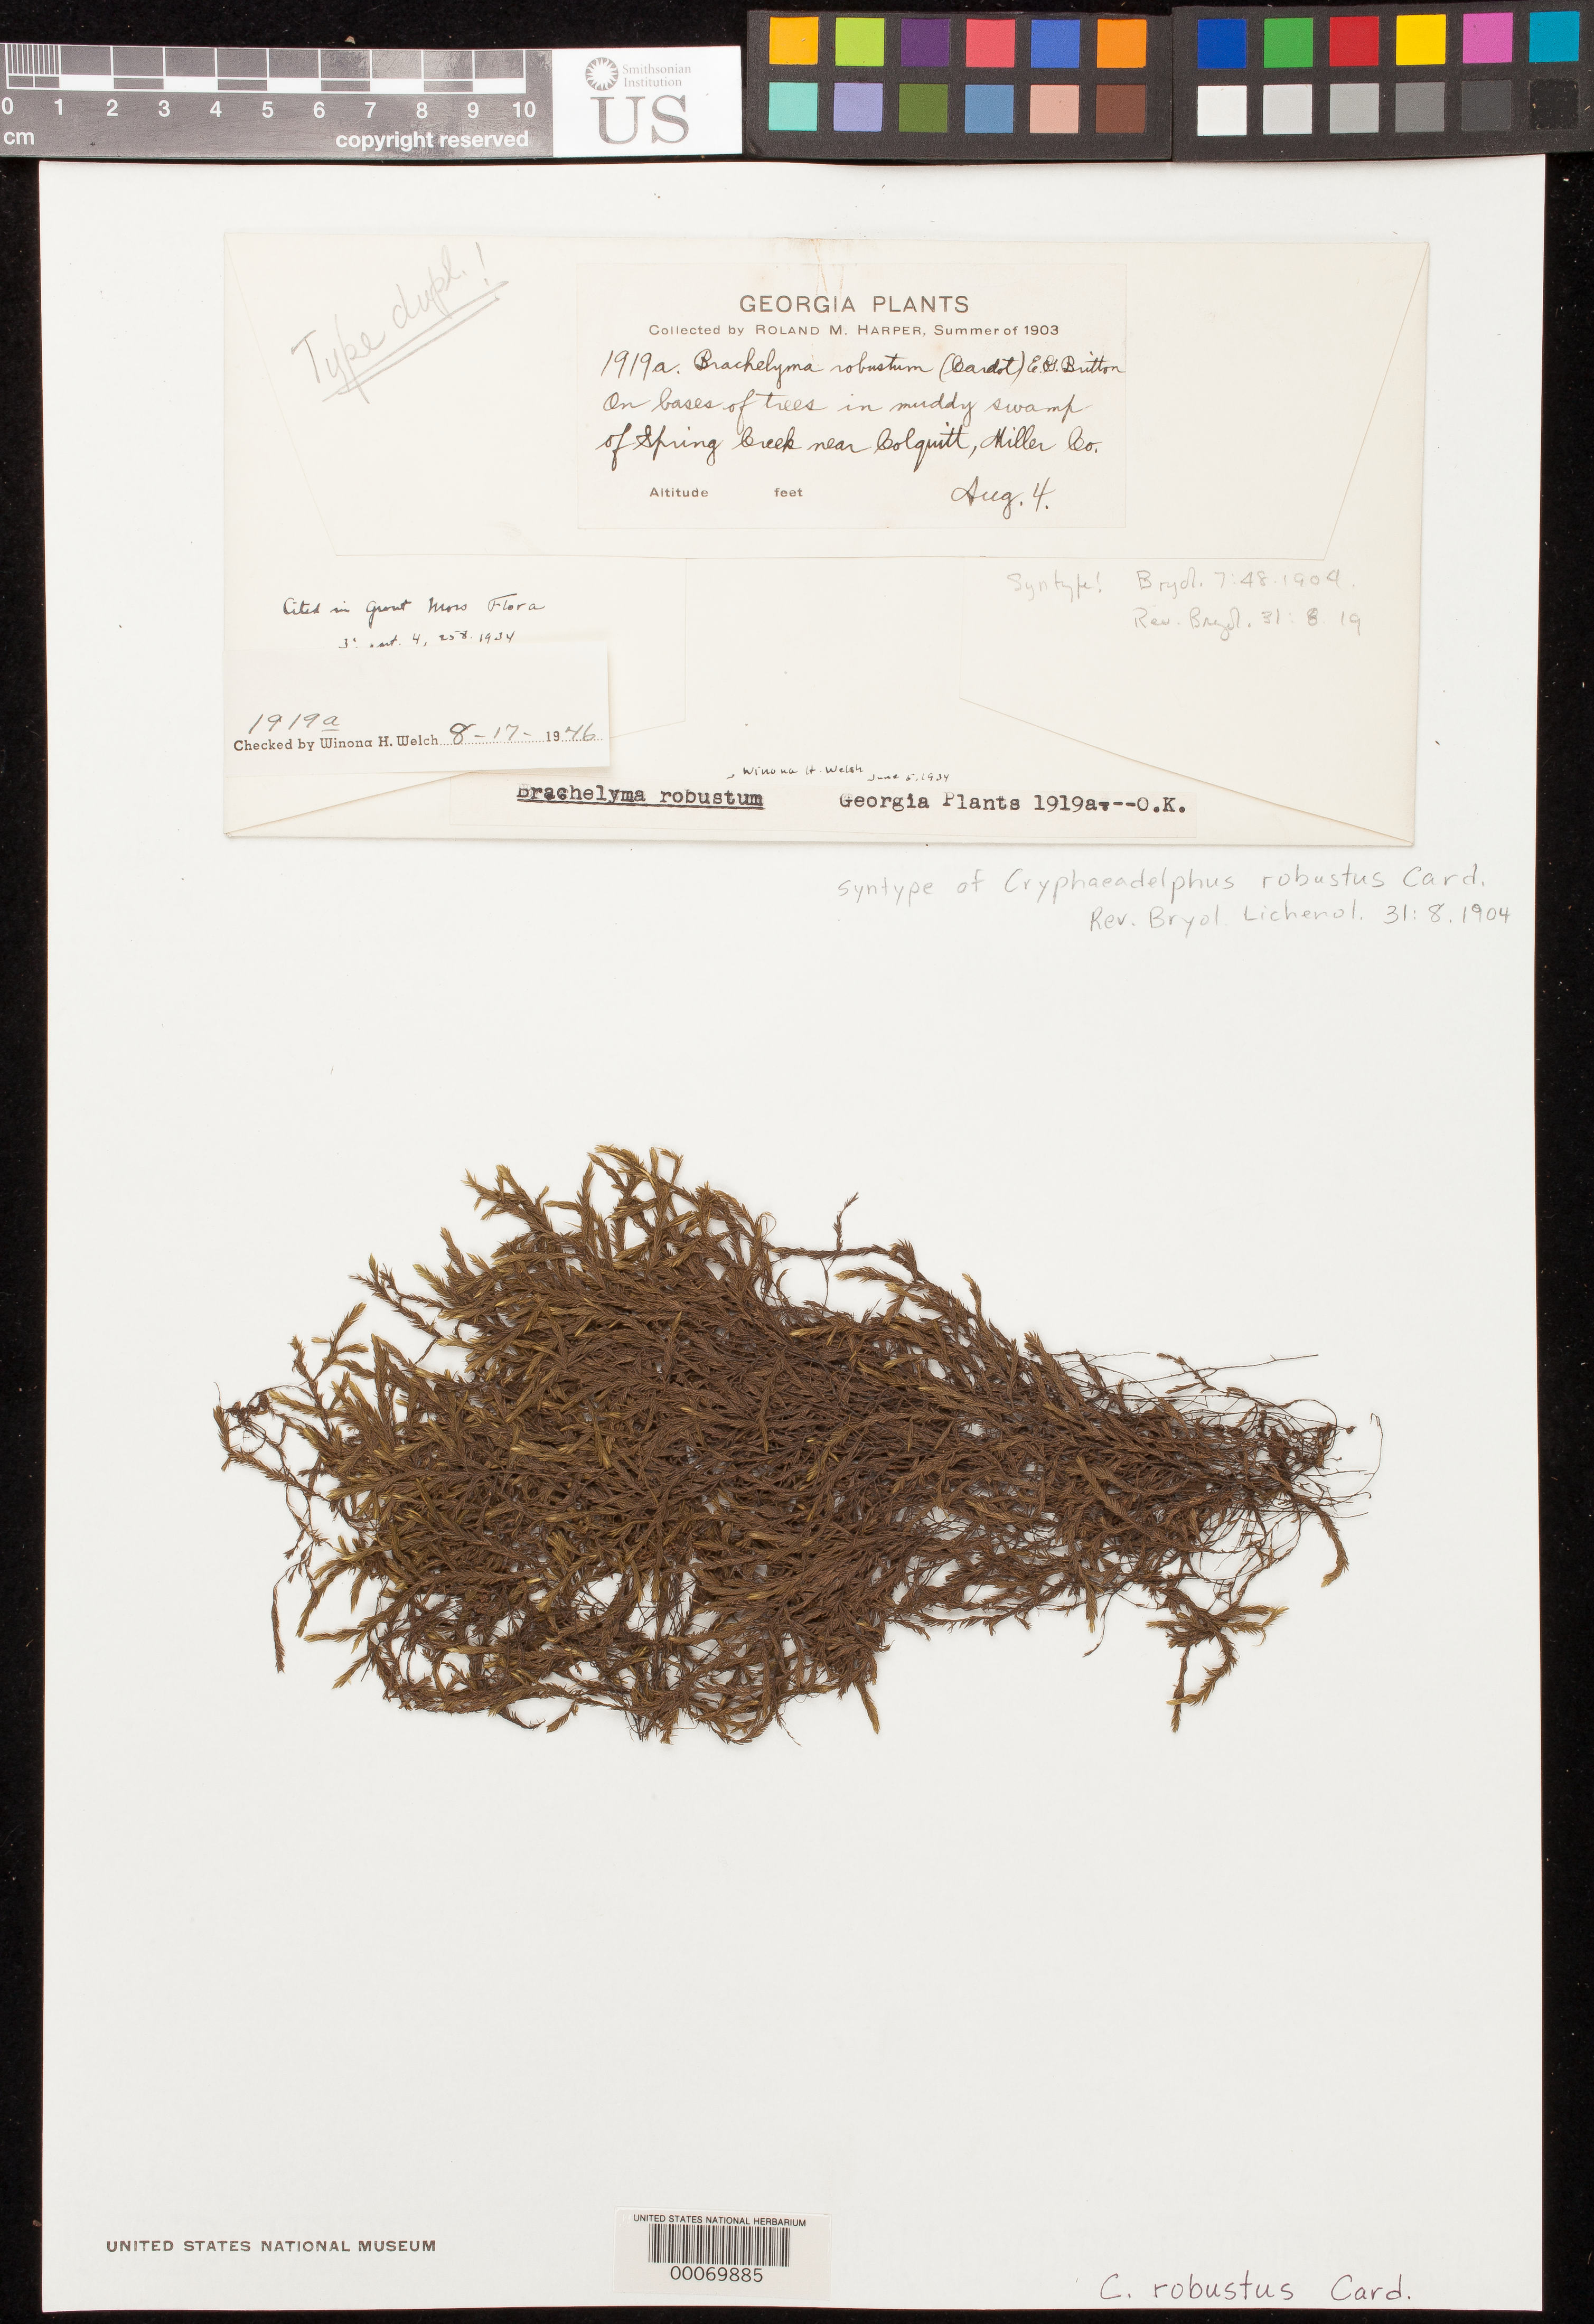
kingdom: Plantae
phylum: Bryophyta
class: Bryopsida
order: Hypnales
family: Fontinalaceae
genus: Cryphaeadelphus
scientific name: Cryphaeadelphus robustus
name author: Cardot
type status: Isosyntype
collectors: R. M. Harper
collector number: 1919 a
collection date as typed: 04 Aug 1903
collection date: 1903-08-04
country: United States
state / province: Georgia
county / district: Miller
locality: Muddy swamp of Spring Cr. near Colquitt.